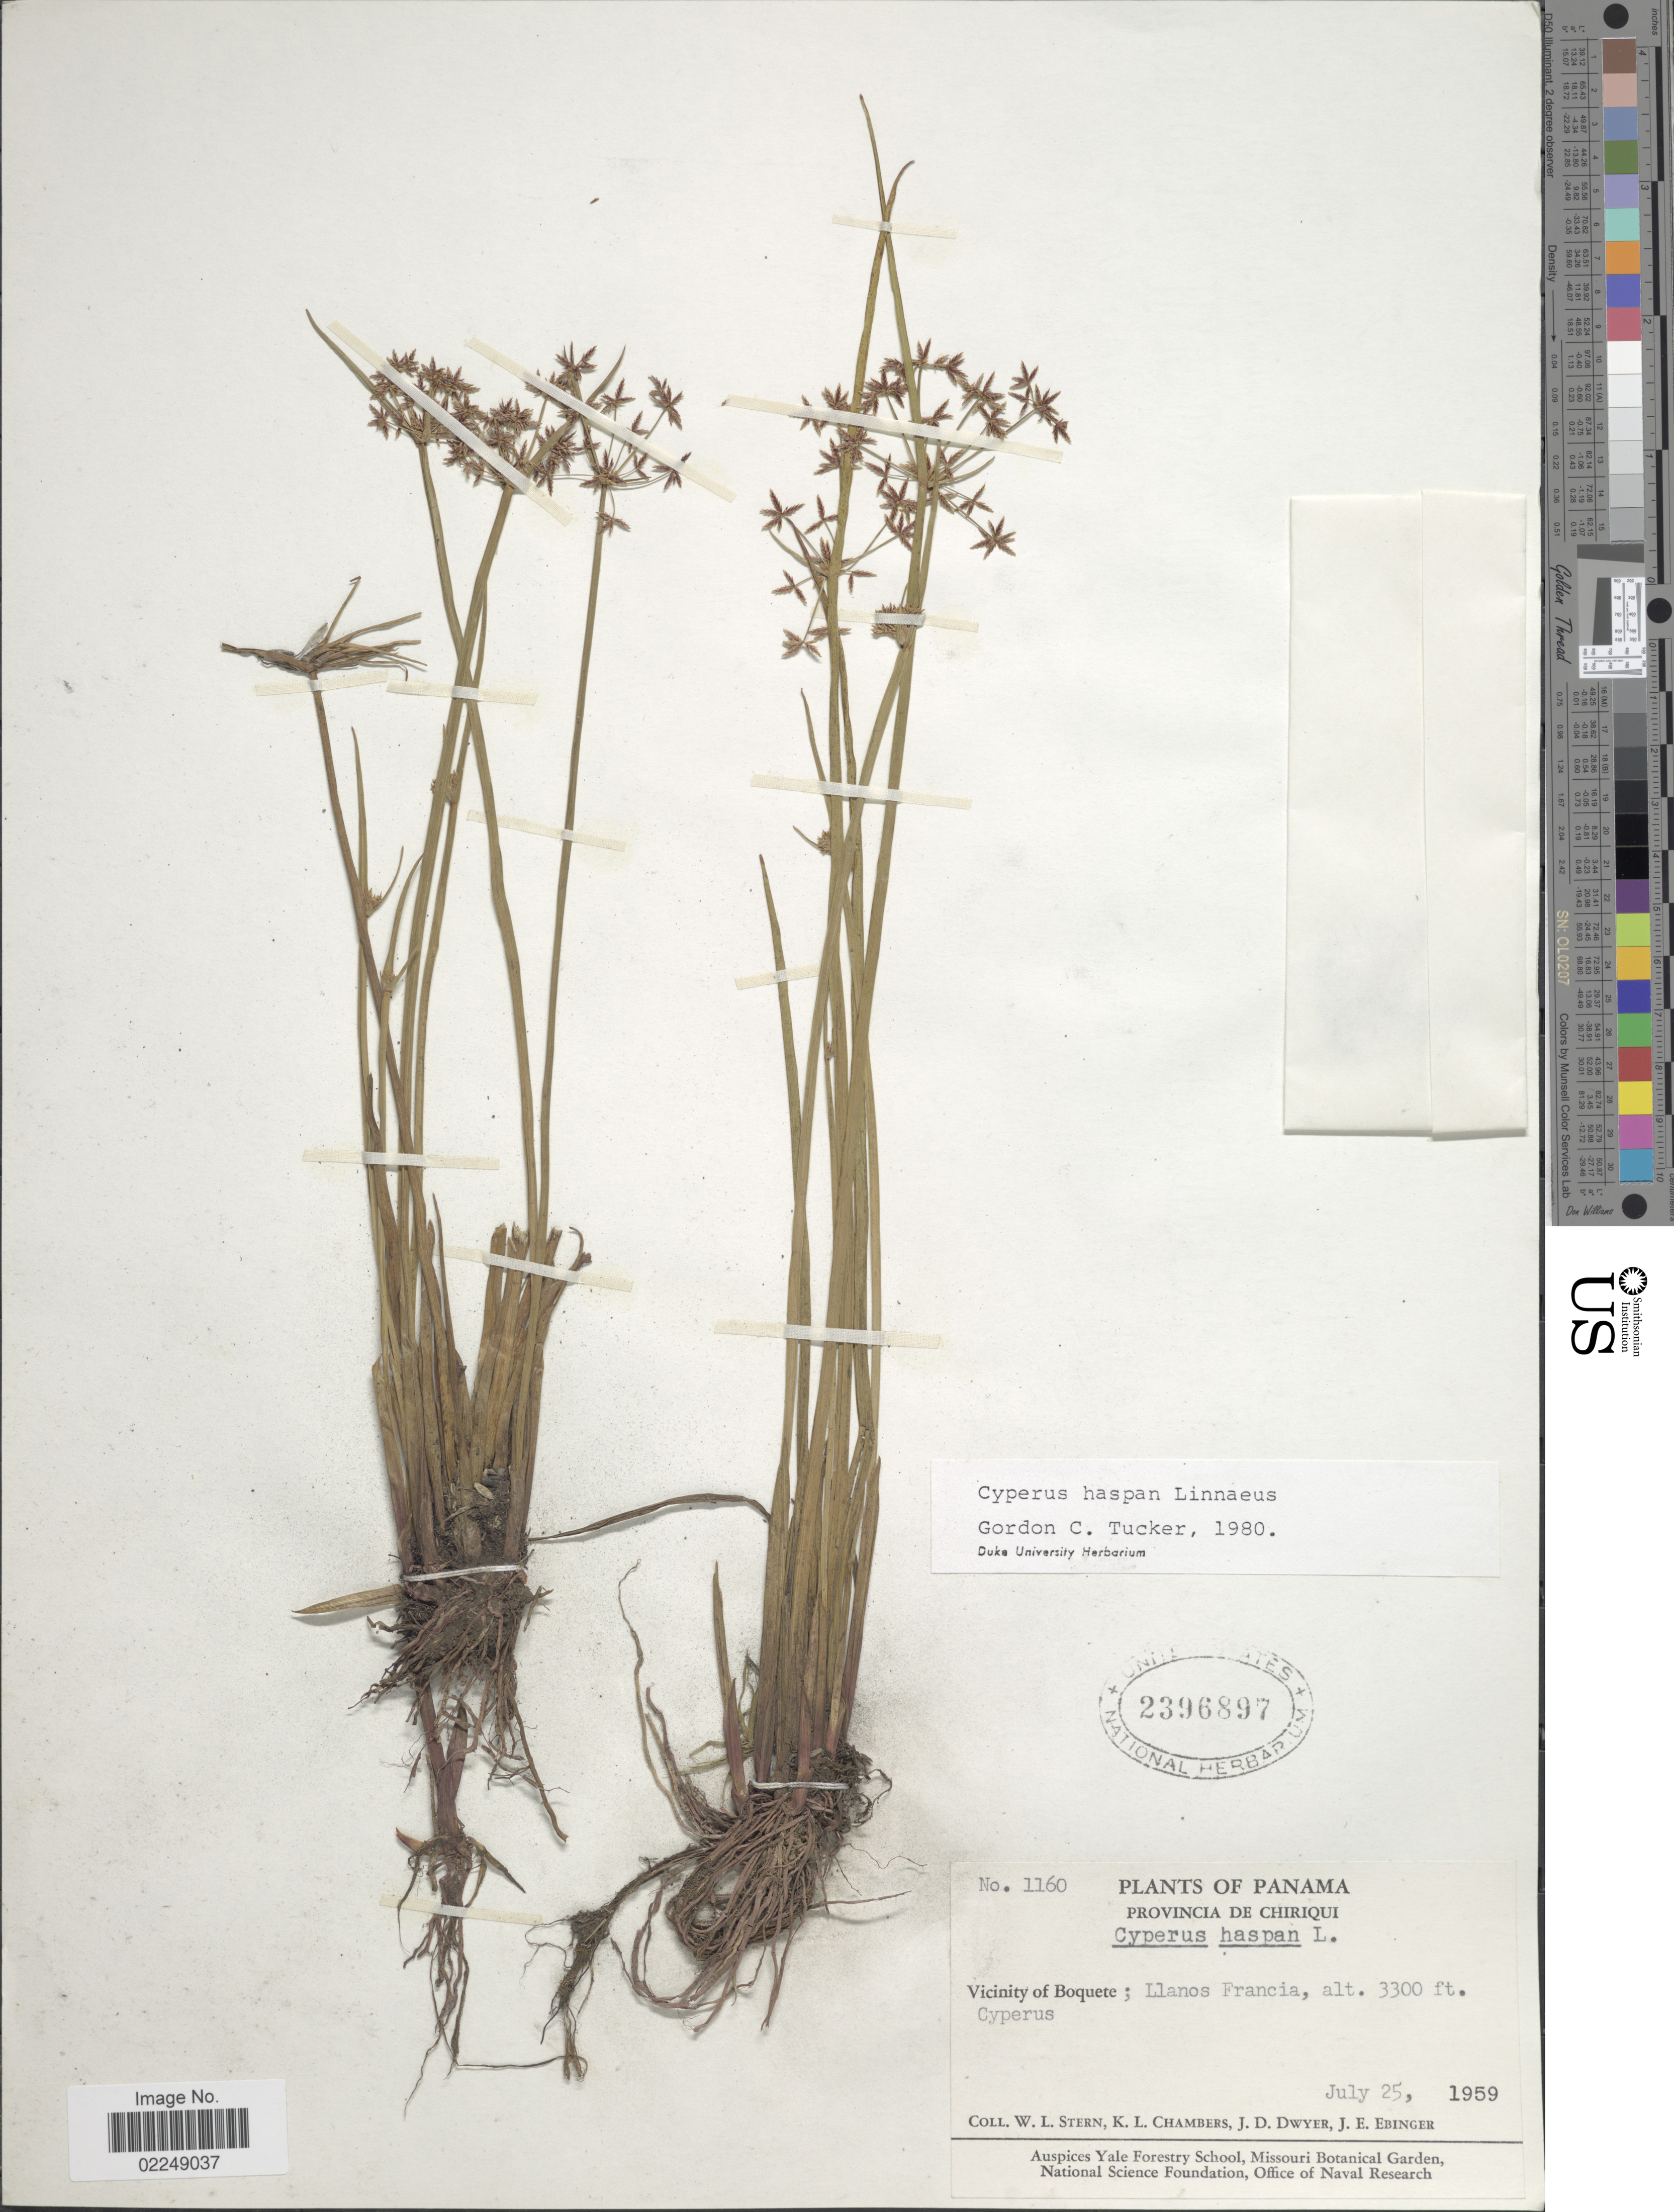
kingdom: Plantae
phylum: Tracheophyta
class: Liliopsida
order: Poales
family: Cyperaceae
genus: Cyperus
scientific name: Cyperus haspan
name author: L.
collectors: W. L. Stern, K. Chambers, J. D. Dwyer & J. Ebinger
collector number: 1160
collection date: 1959-07-25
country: Panama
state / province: Chiriqui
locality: Provincia de Chiriqui, Vicinity of Boquete: Llanos Francia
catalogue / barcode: US 2396897